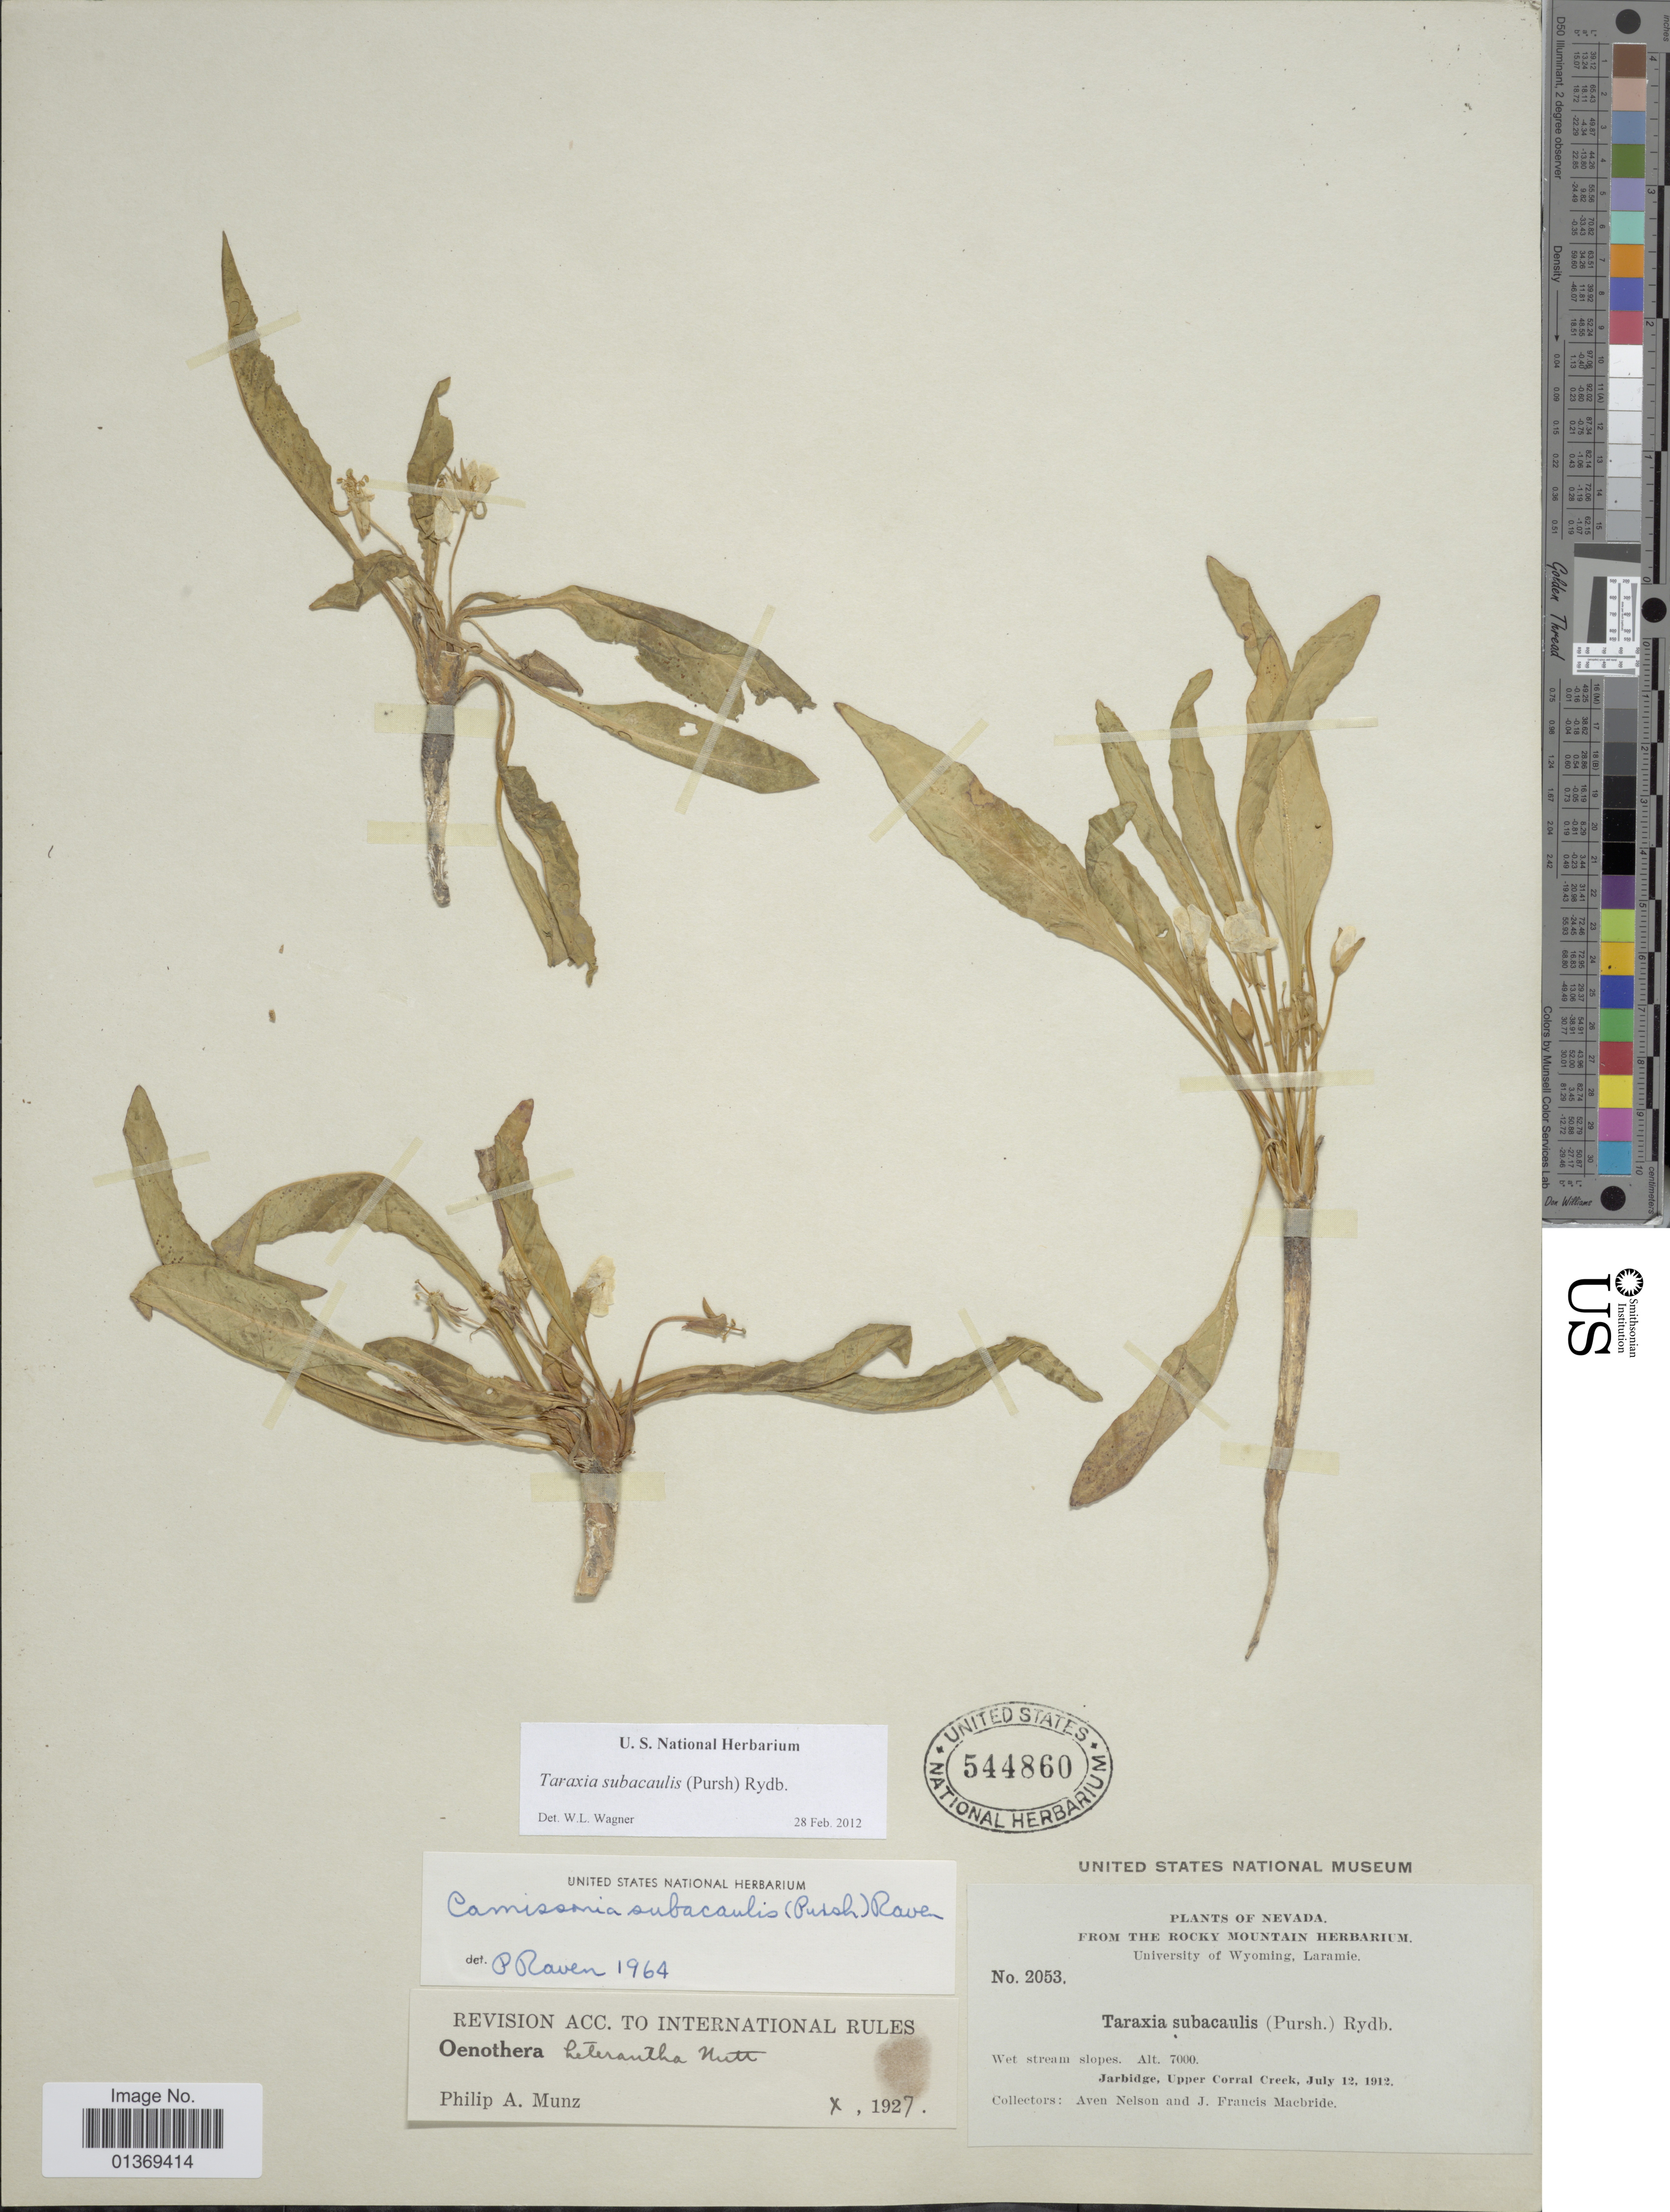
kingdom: Plantae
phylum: Tracheophyta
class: Magnoliopsida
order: Myrtales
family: Onagraceae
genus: Taraxia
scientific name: Taraxia subacaulis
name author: (Pursh) Rydb.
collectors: A. Nelson & J. F. Macbride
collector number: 2053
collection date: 1912-07-12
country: United States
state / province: Nevada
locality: Jarbridge, Upper Corral Creek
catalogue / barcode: US 544860